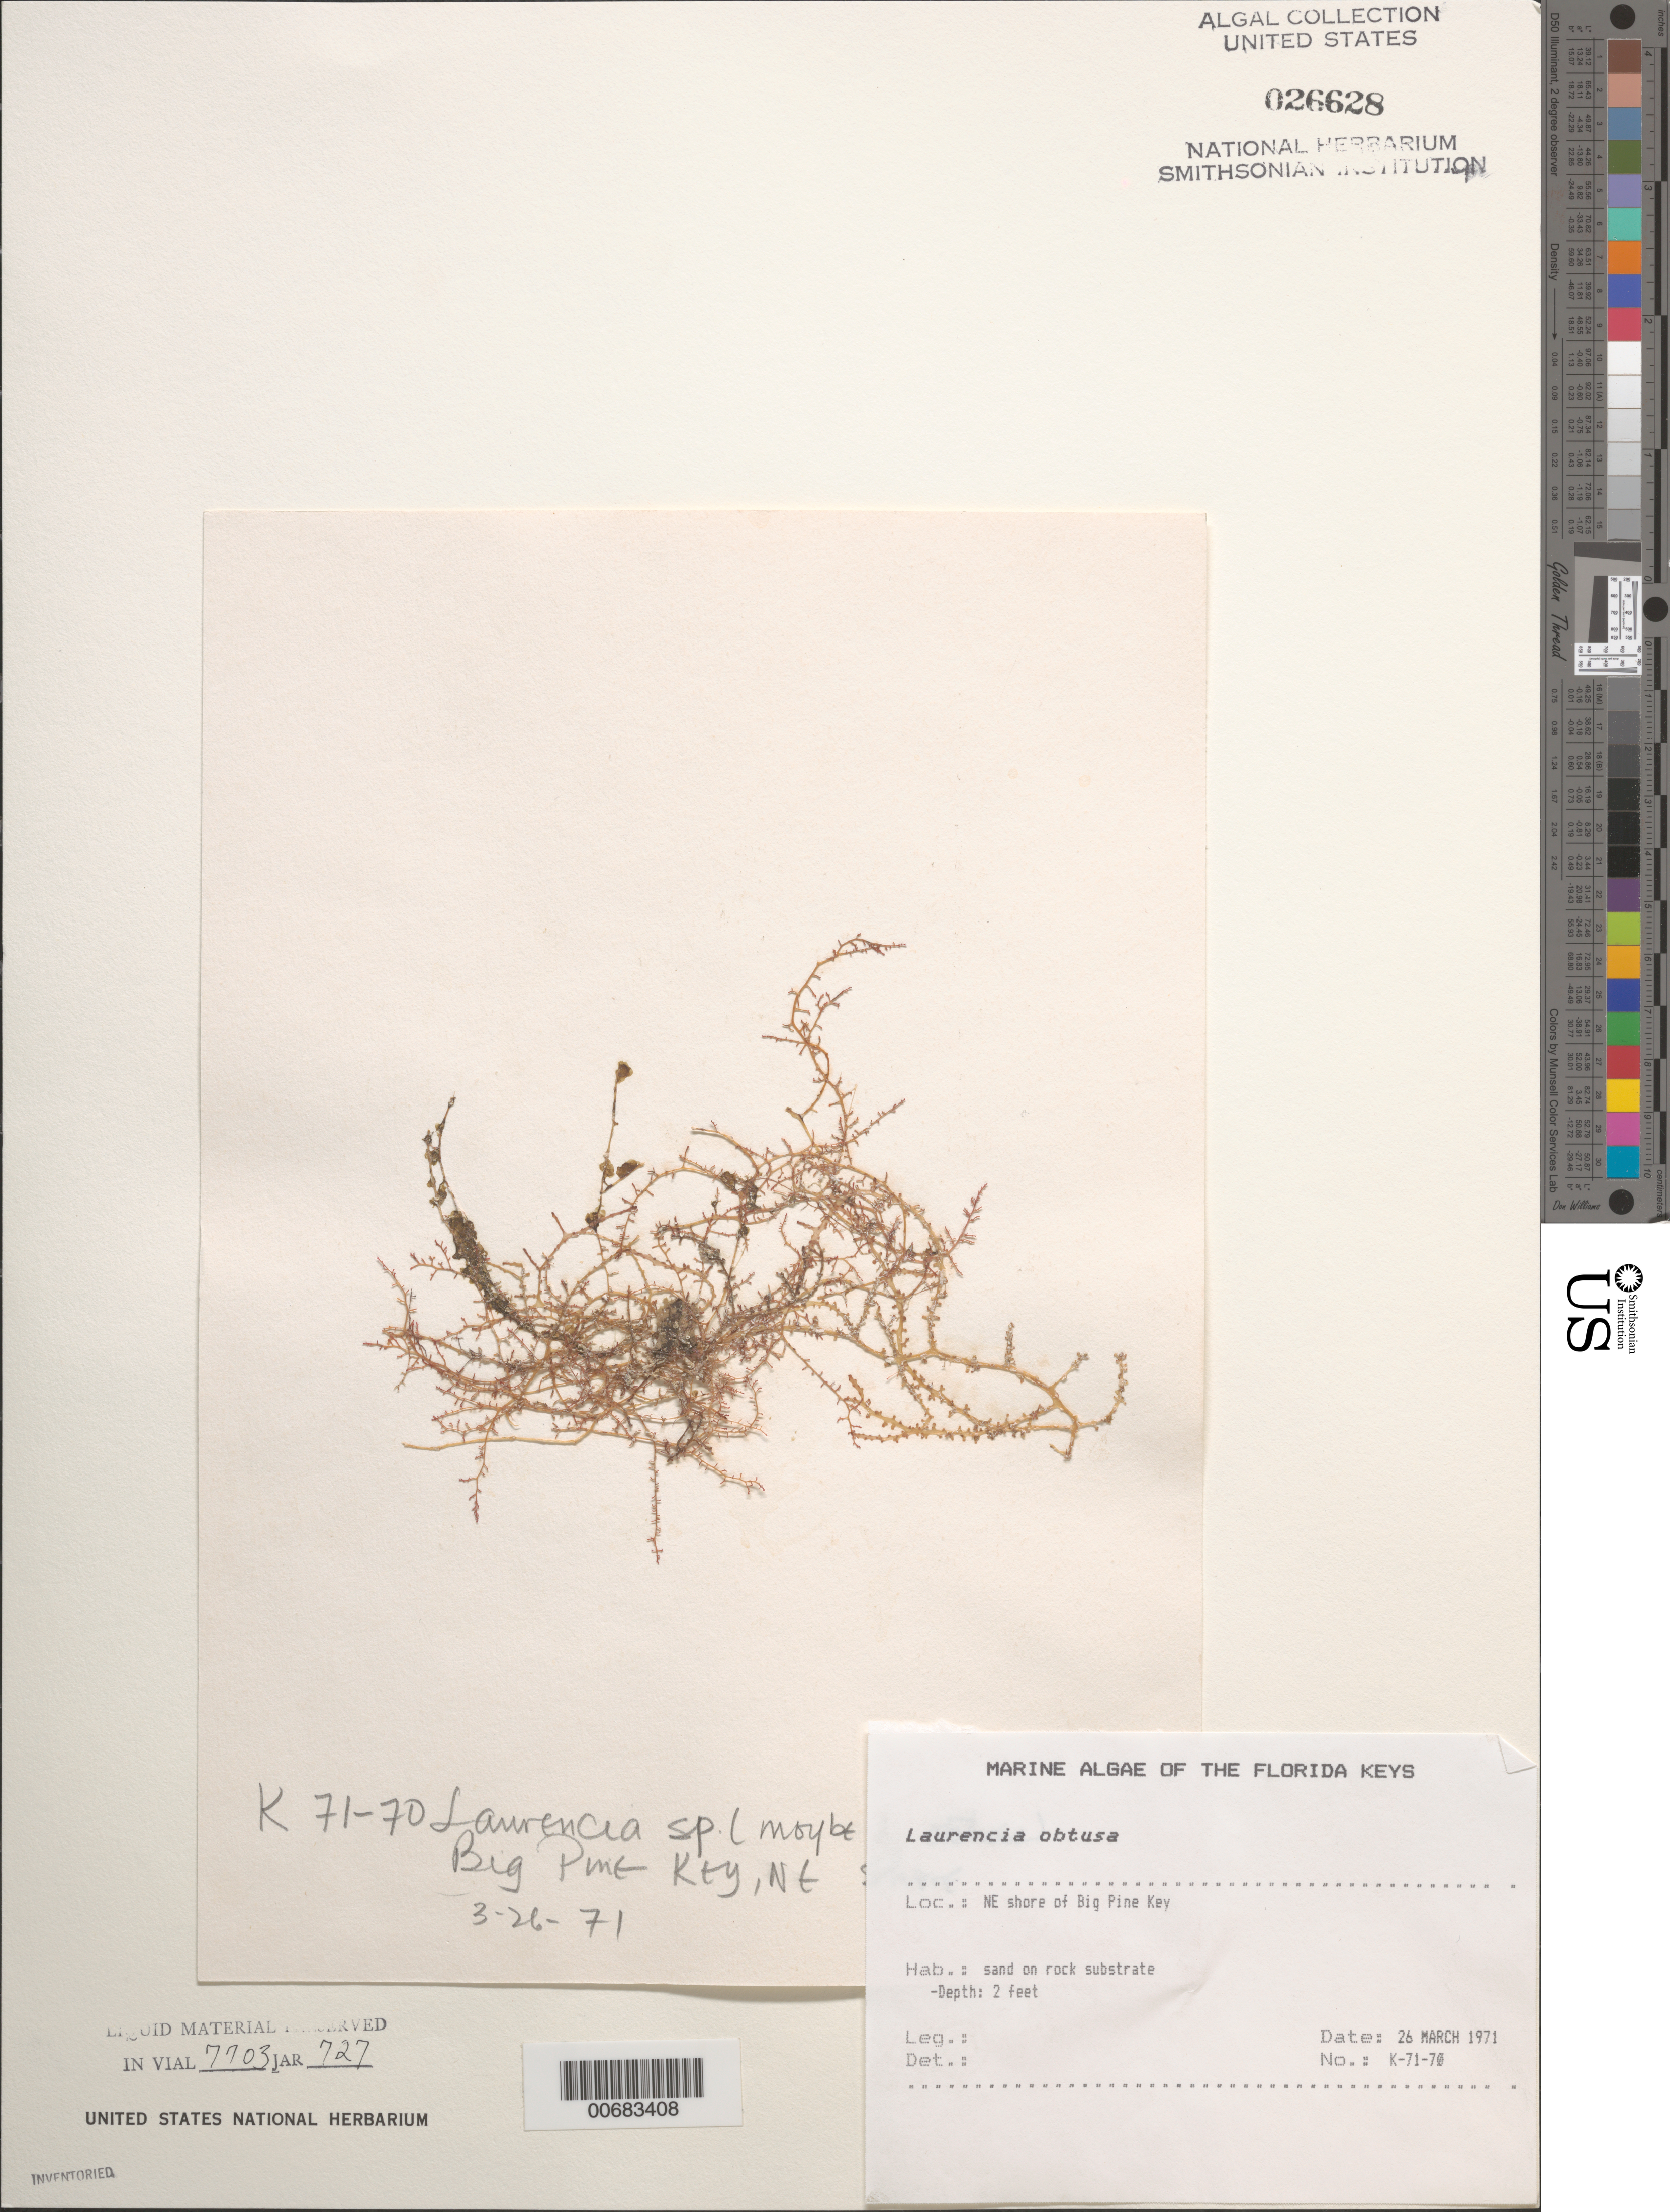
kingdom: Plantae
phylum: Rhodophyta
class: Florideophyceae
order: Ceramiales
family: Rhodomelaceae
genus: Laurencia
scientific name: Laurencia obtusa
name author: (Huds.) J.V.Lamouroux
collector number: K-71-70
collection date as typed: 26 Mar 1971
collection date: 1971-03-26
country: United States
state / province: Florida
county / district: Monroe County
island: Big Pine Key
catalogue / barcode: US 26628